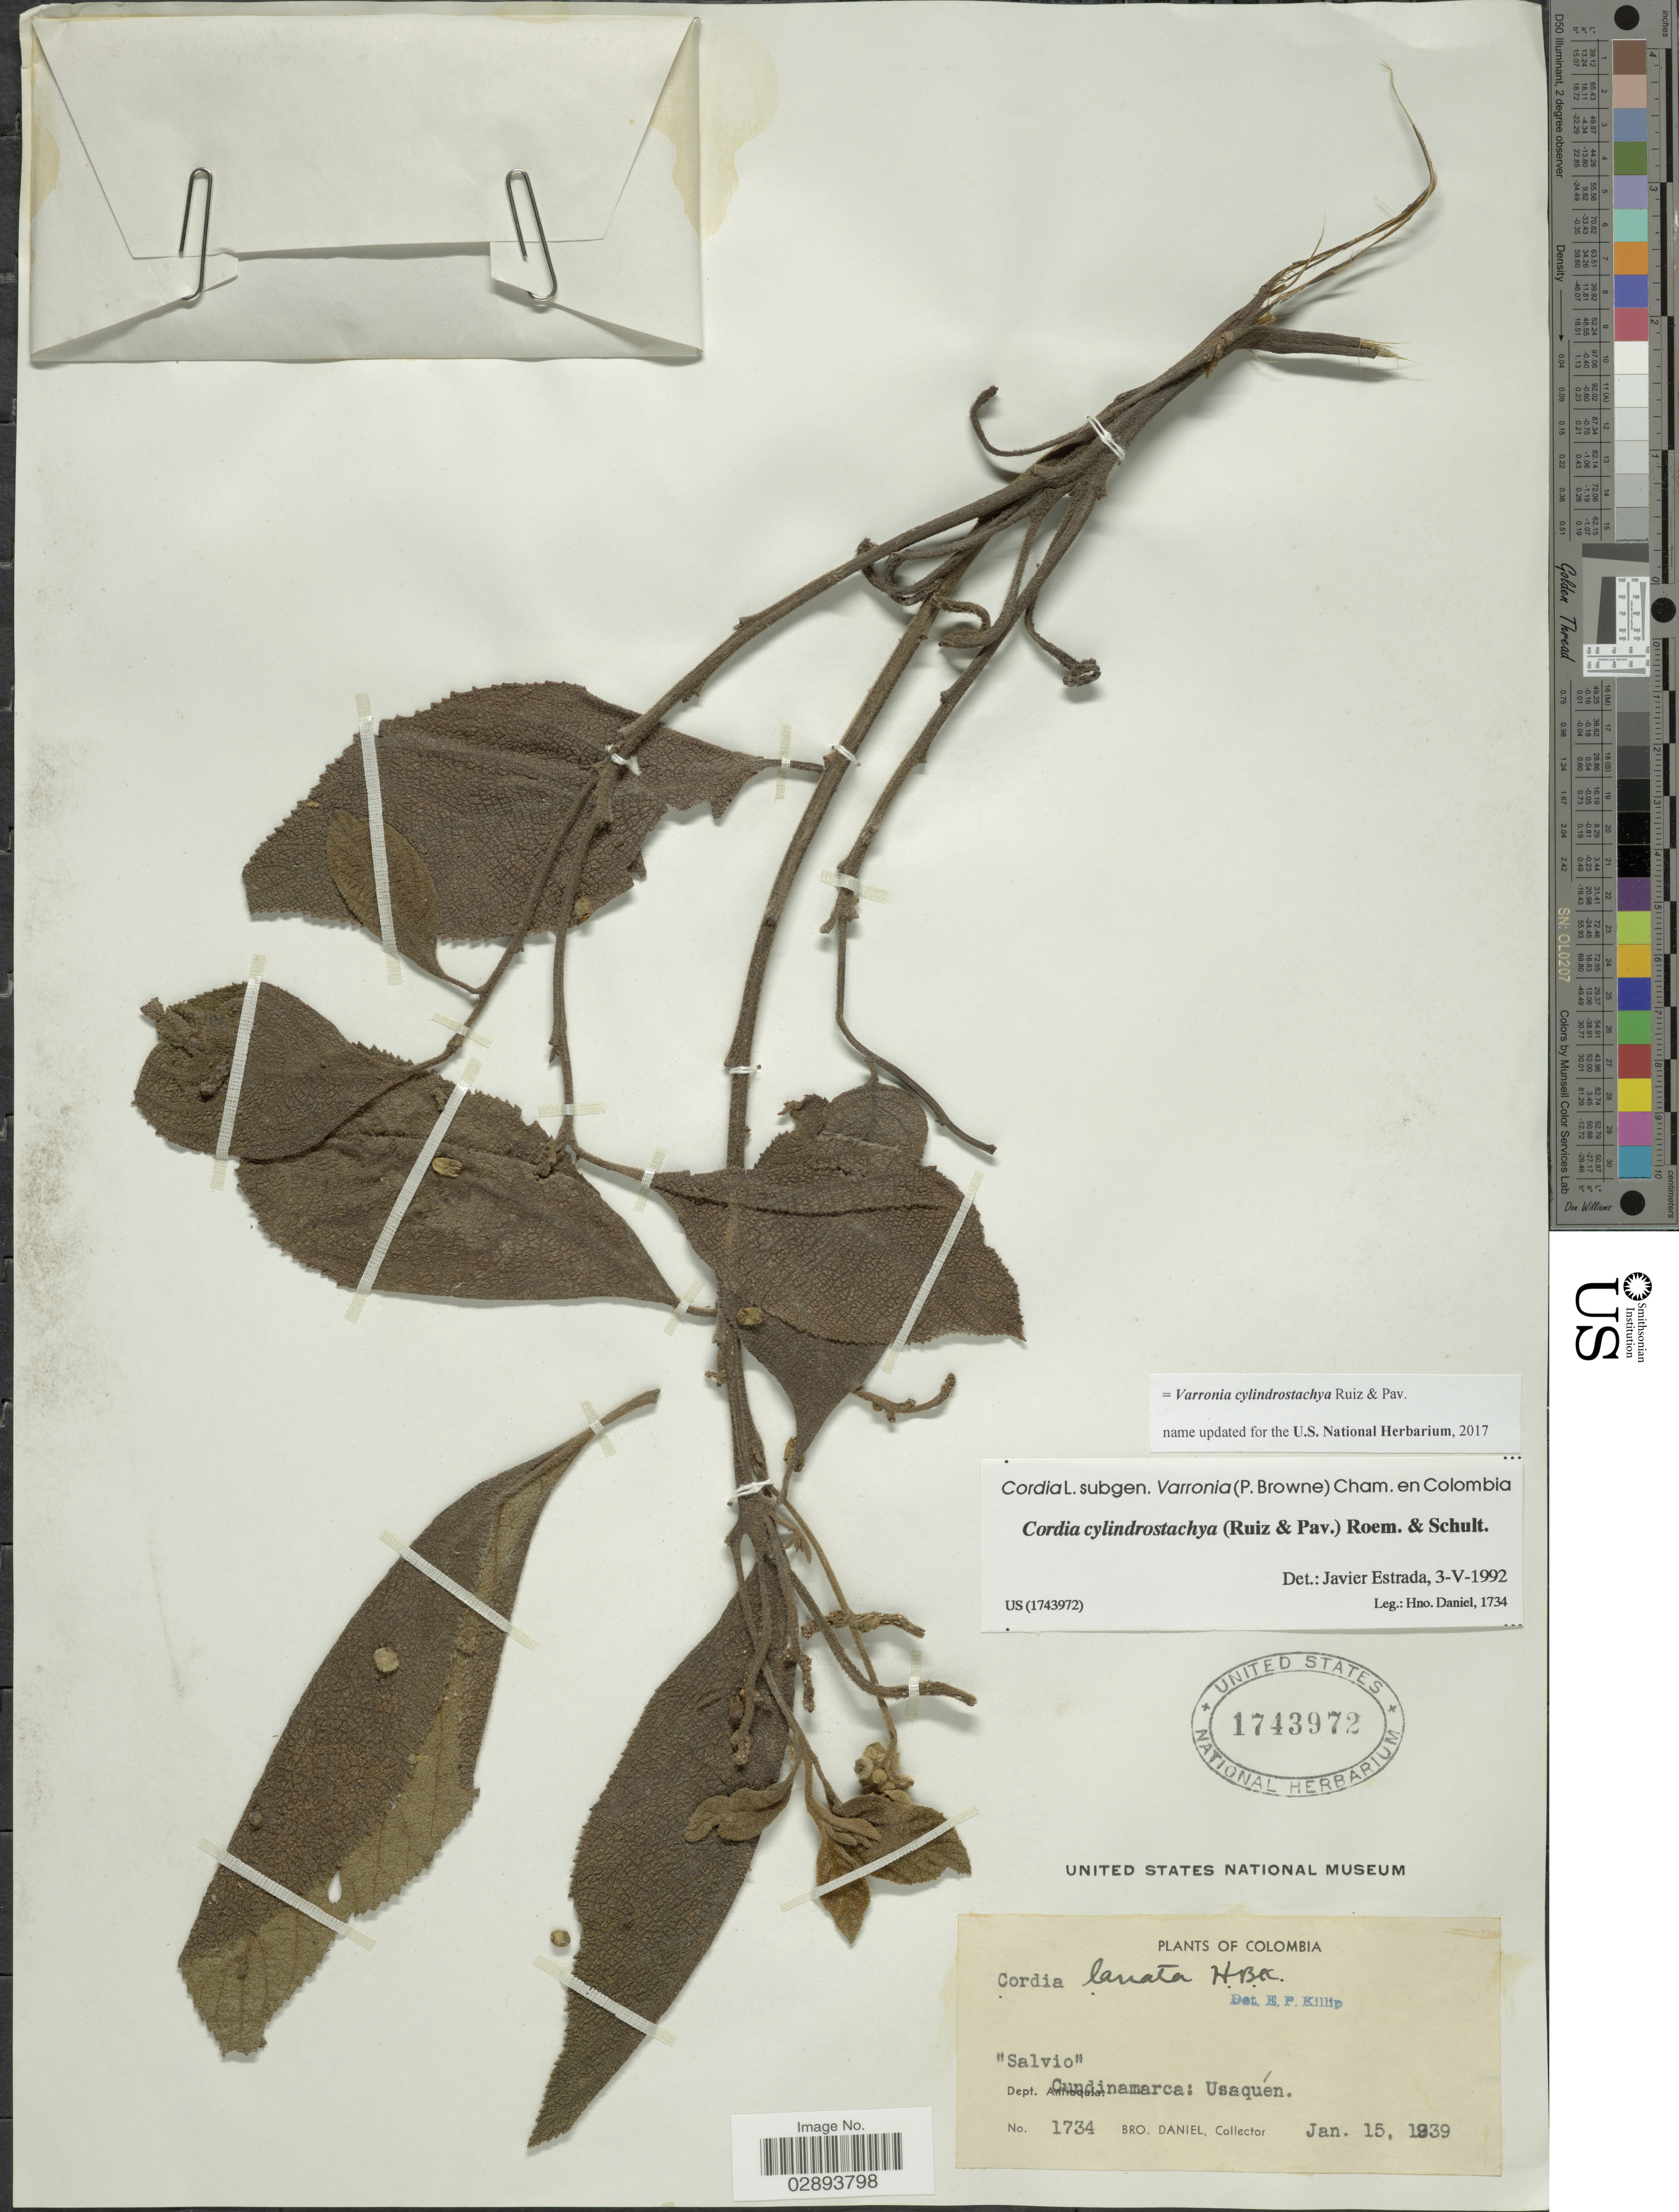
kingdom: Plantae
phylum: Tracheophyta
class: Magnoliopsida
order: Boraginales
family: Cordiaceae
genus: Varronia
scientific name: Varronia cylindrostachya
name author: Ruiz & Pav.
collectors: Bro. Daniel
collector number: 1734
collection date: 1939-01-15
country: Colombia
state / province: Cundinamarca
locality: Dept. Cundinamarca, Usquén.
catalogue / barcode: US 1743972